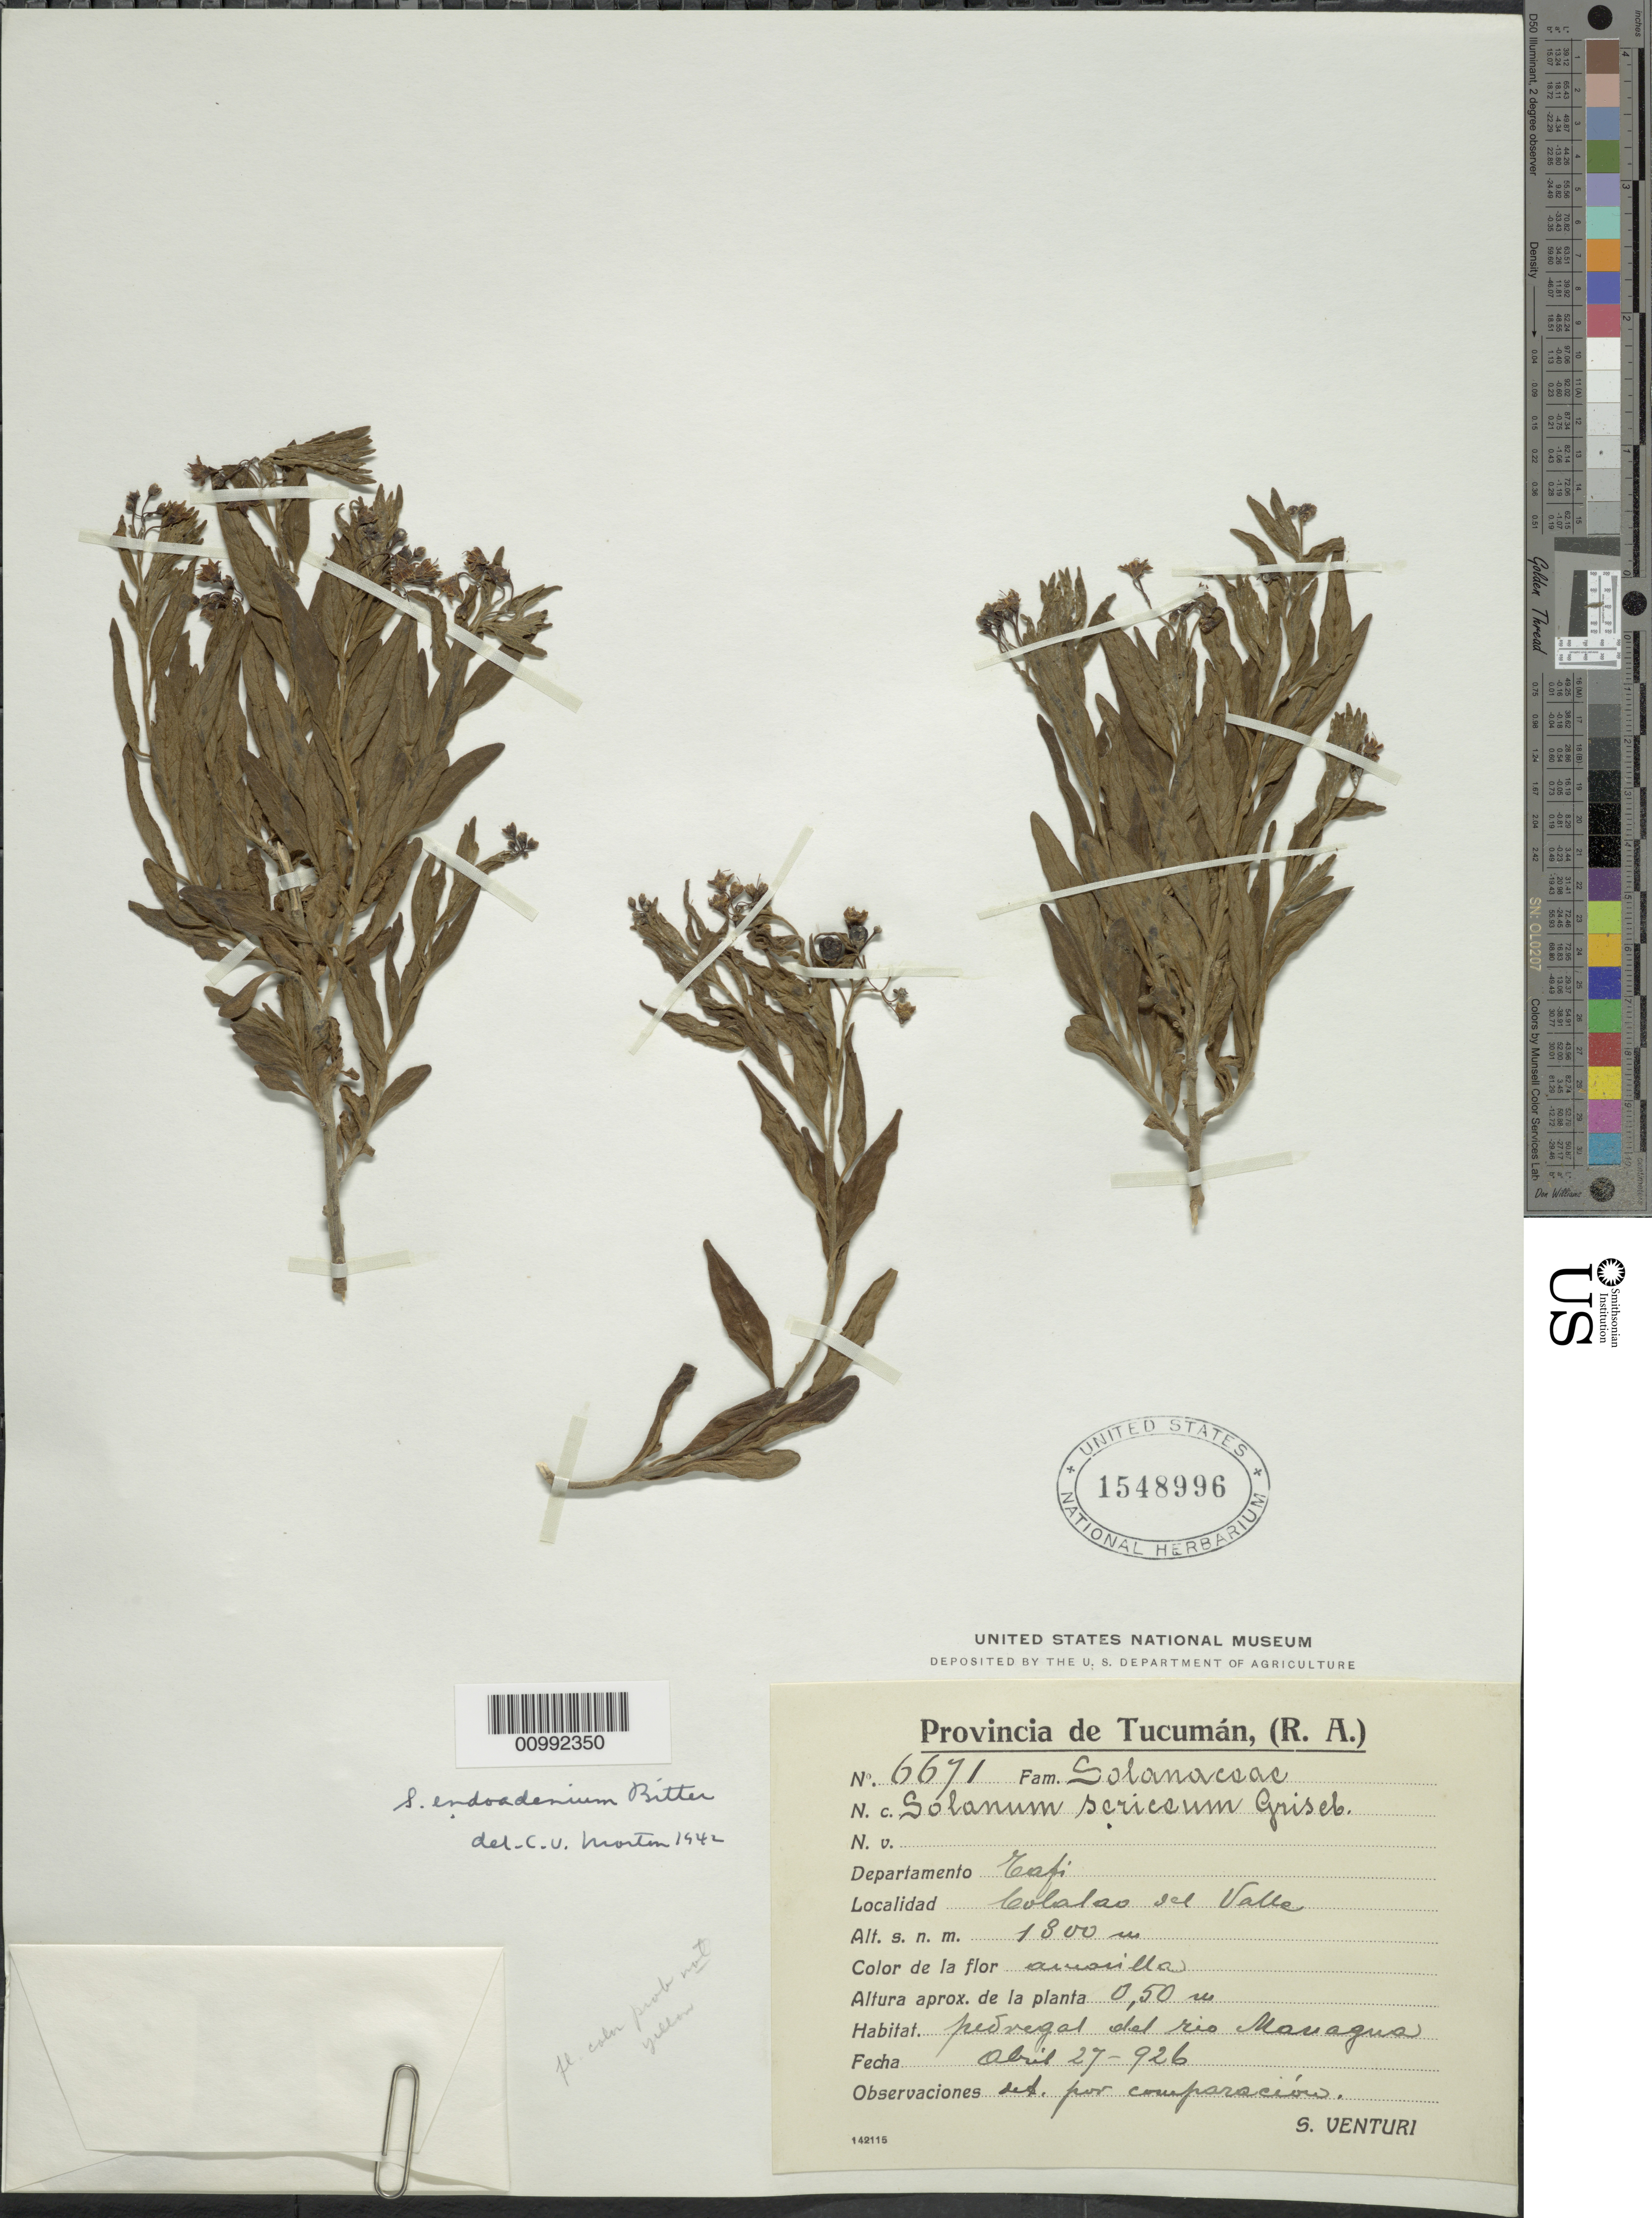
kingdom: Plantae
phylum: Tracheophyta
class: Magnoliopsida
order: Solanales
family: Solanaceae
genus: Solanum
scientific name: Solanum endoadenium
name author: Bitter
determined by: Knapp, S. D.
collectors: S. Venturi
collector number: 6671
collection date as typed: Apr 1926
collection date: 1926-04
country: Argentina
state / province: Tucumán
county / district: Tafí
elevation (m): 1800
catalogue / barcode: US 1548996